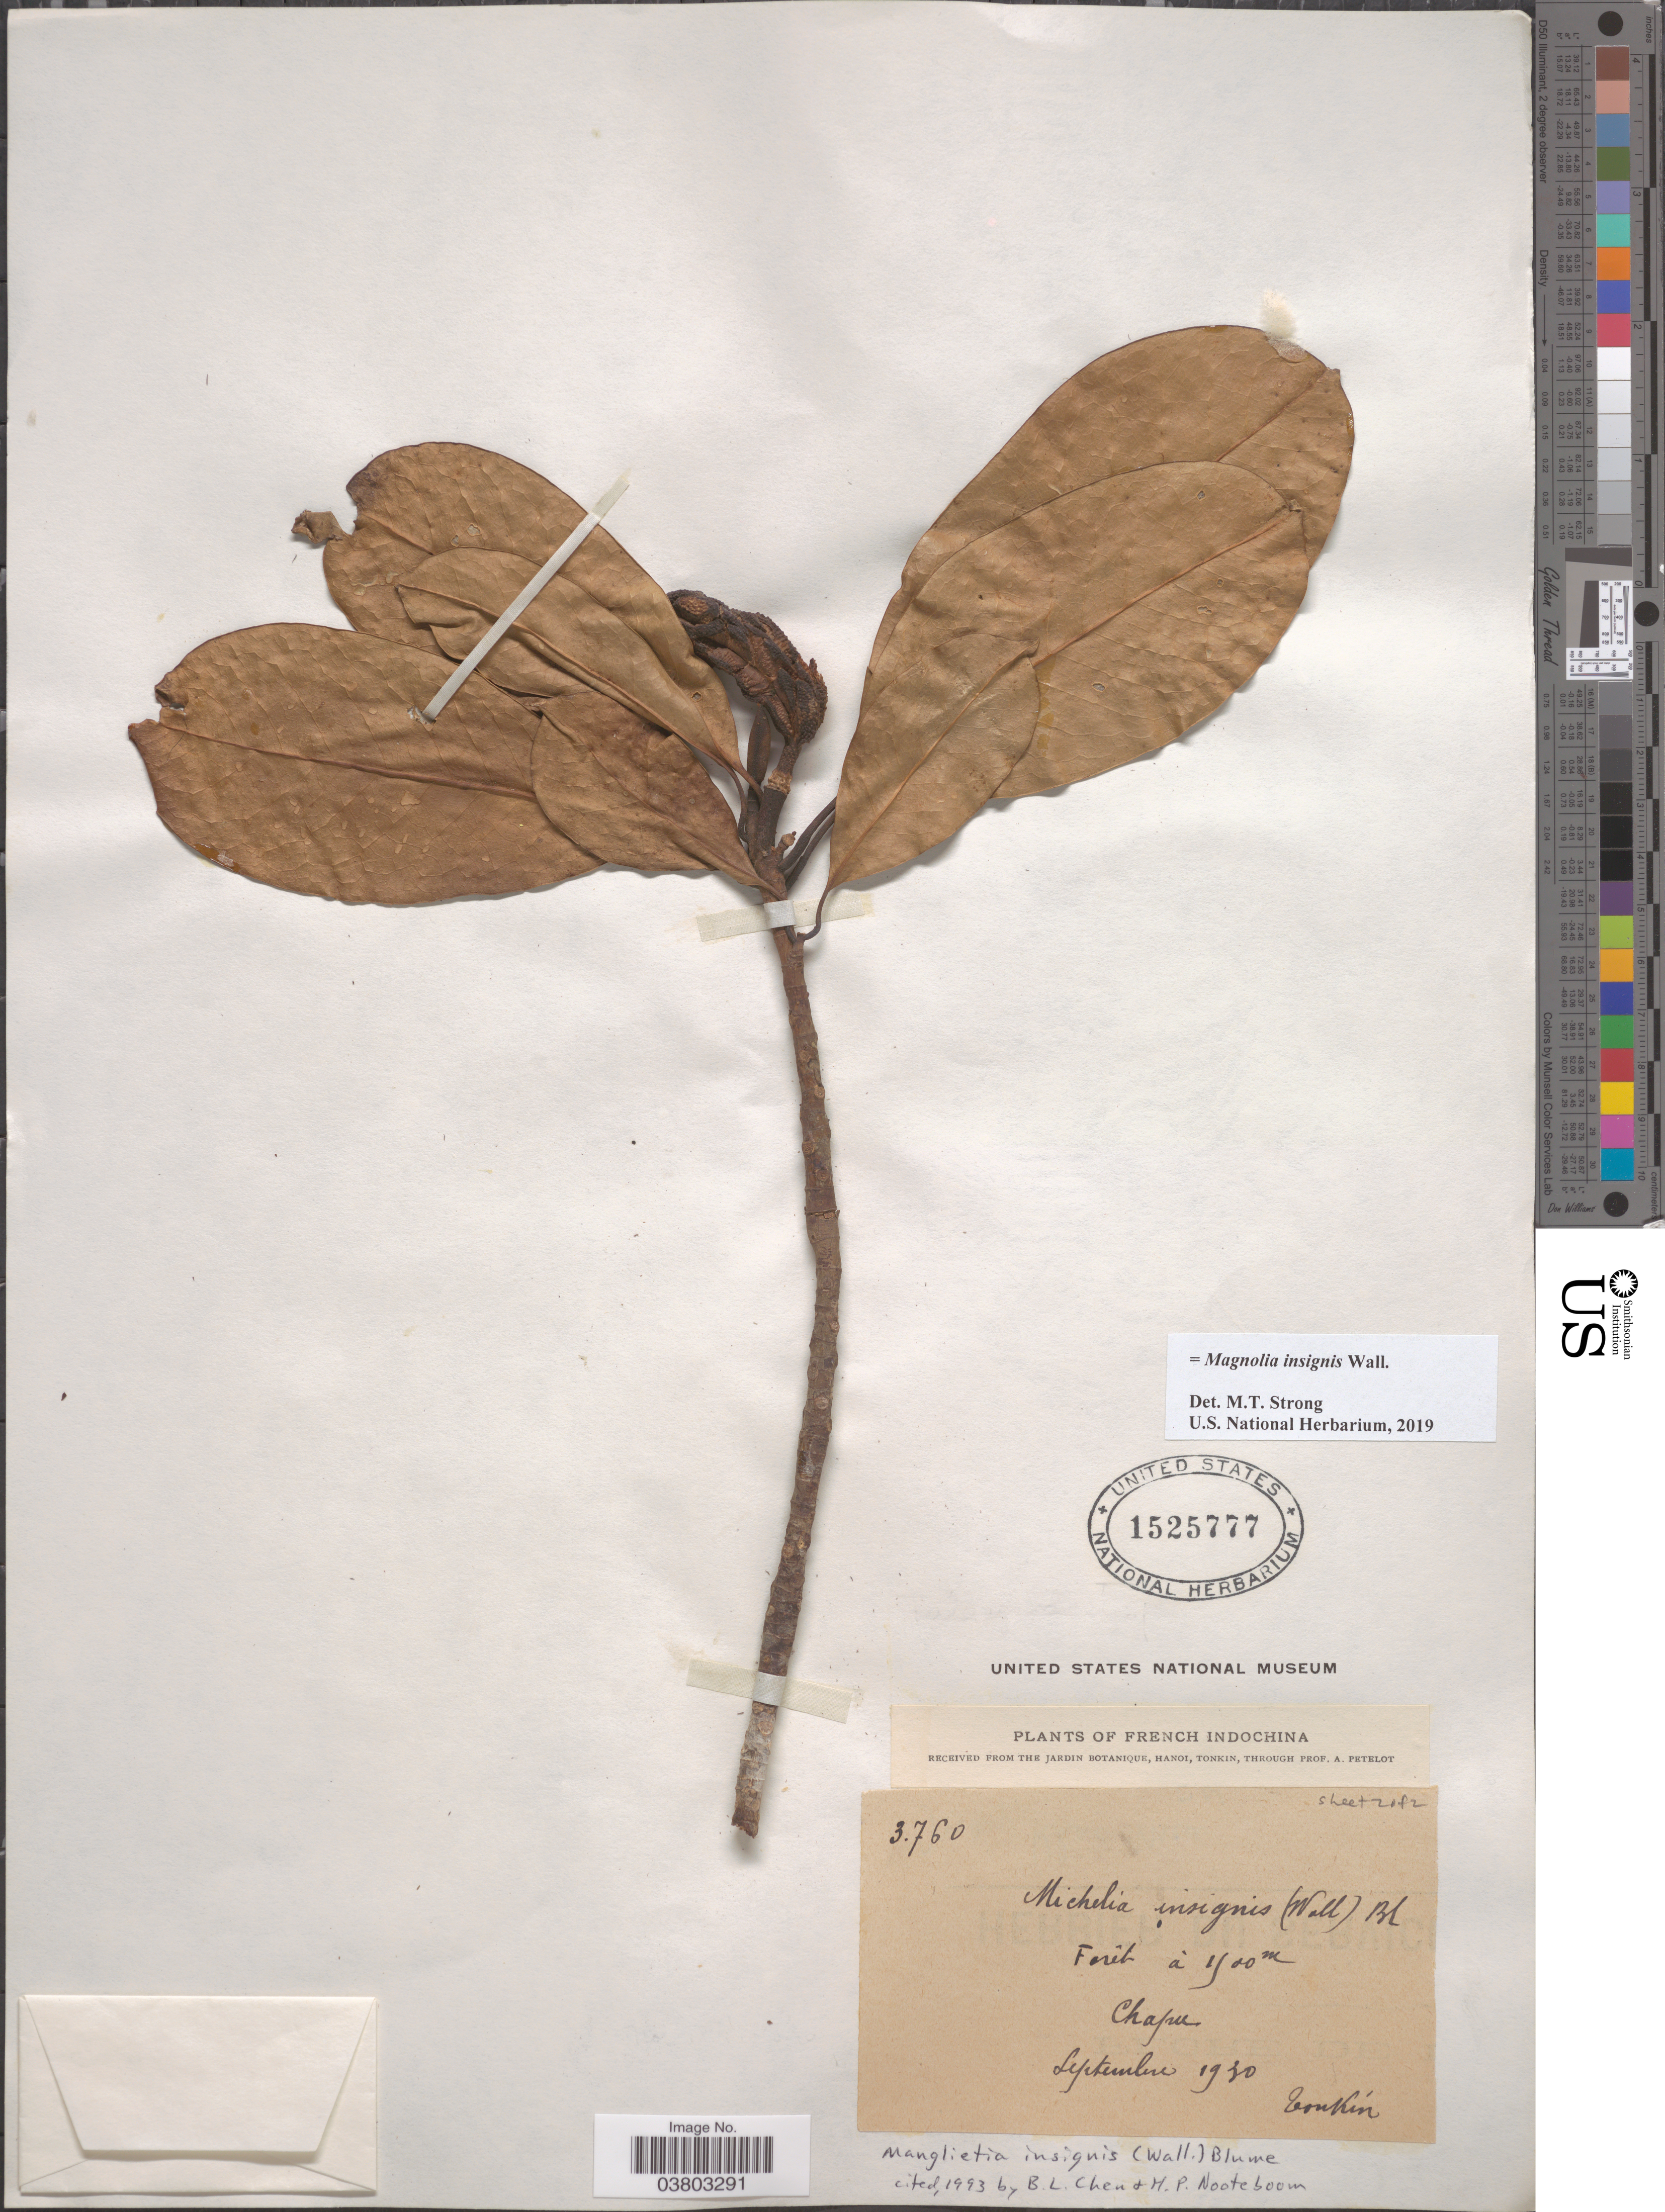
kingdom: Plantae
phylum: Tracheophyta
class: Magnoliopsida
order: Magnoliales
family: Magnoliaceae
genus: Magnolia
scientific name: Magnolia insignis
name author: Wall.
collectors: P. A. Pételot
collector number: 3760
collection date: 1930-09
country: Vietnam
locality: French Indochina. Chapa.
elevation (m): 1500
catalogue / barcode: US 1525777